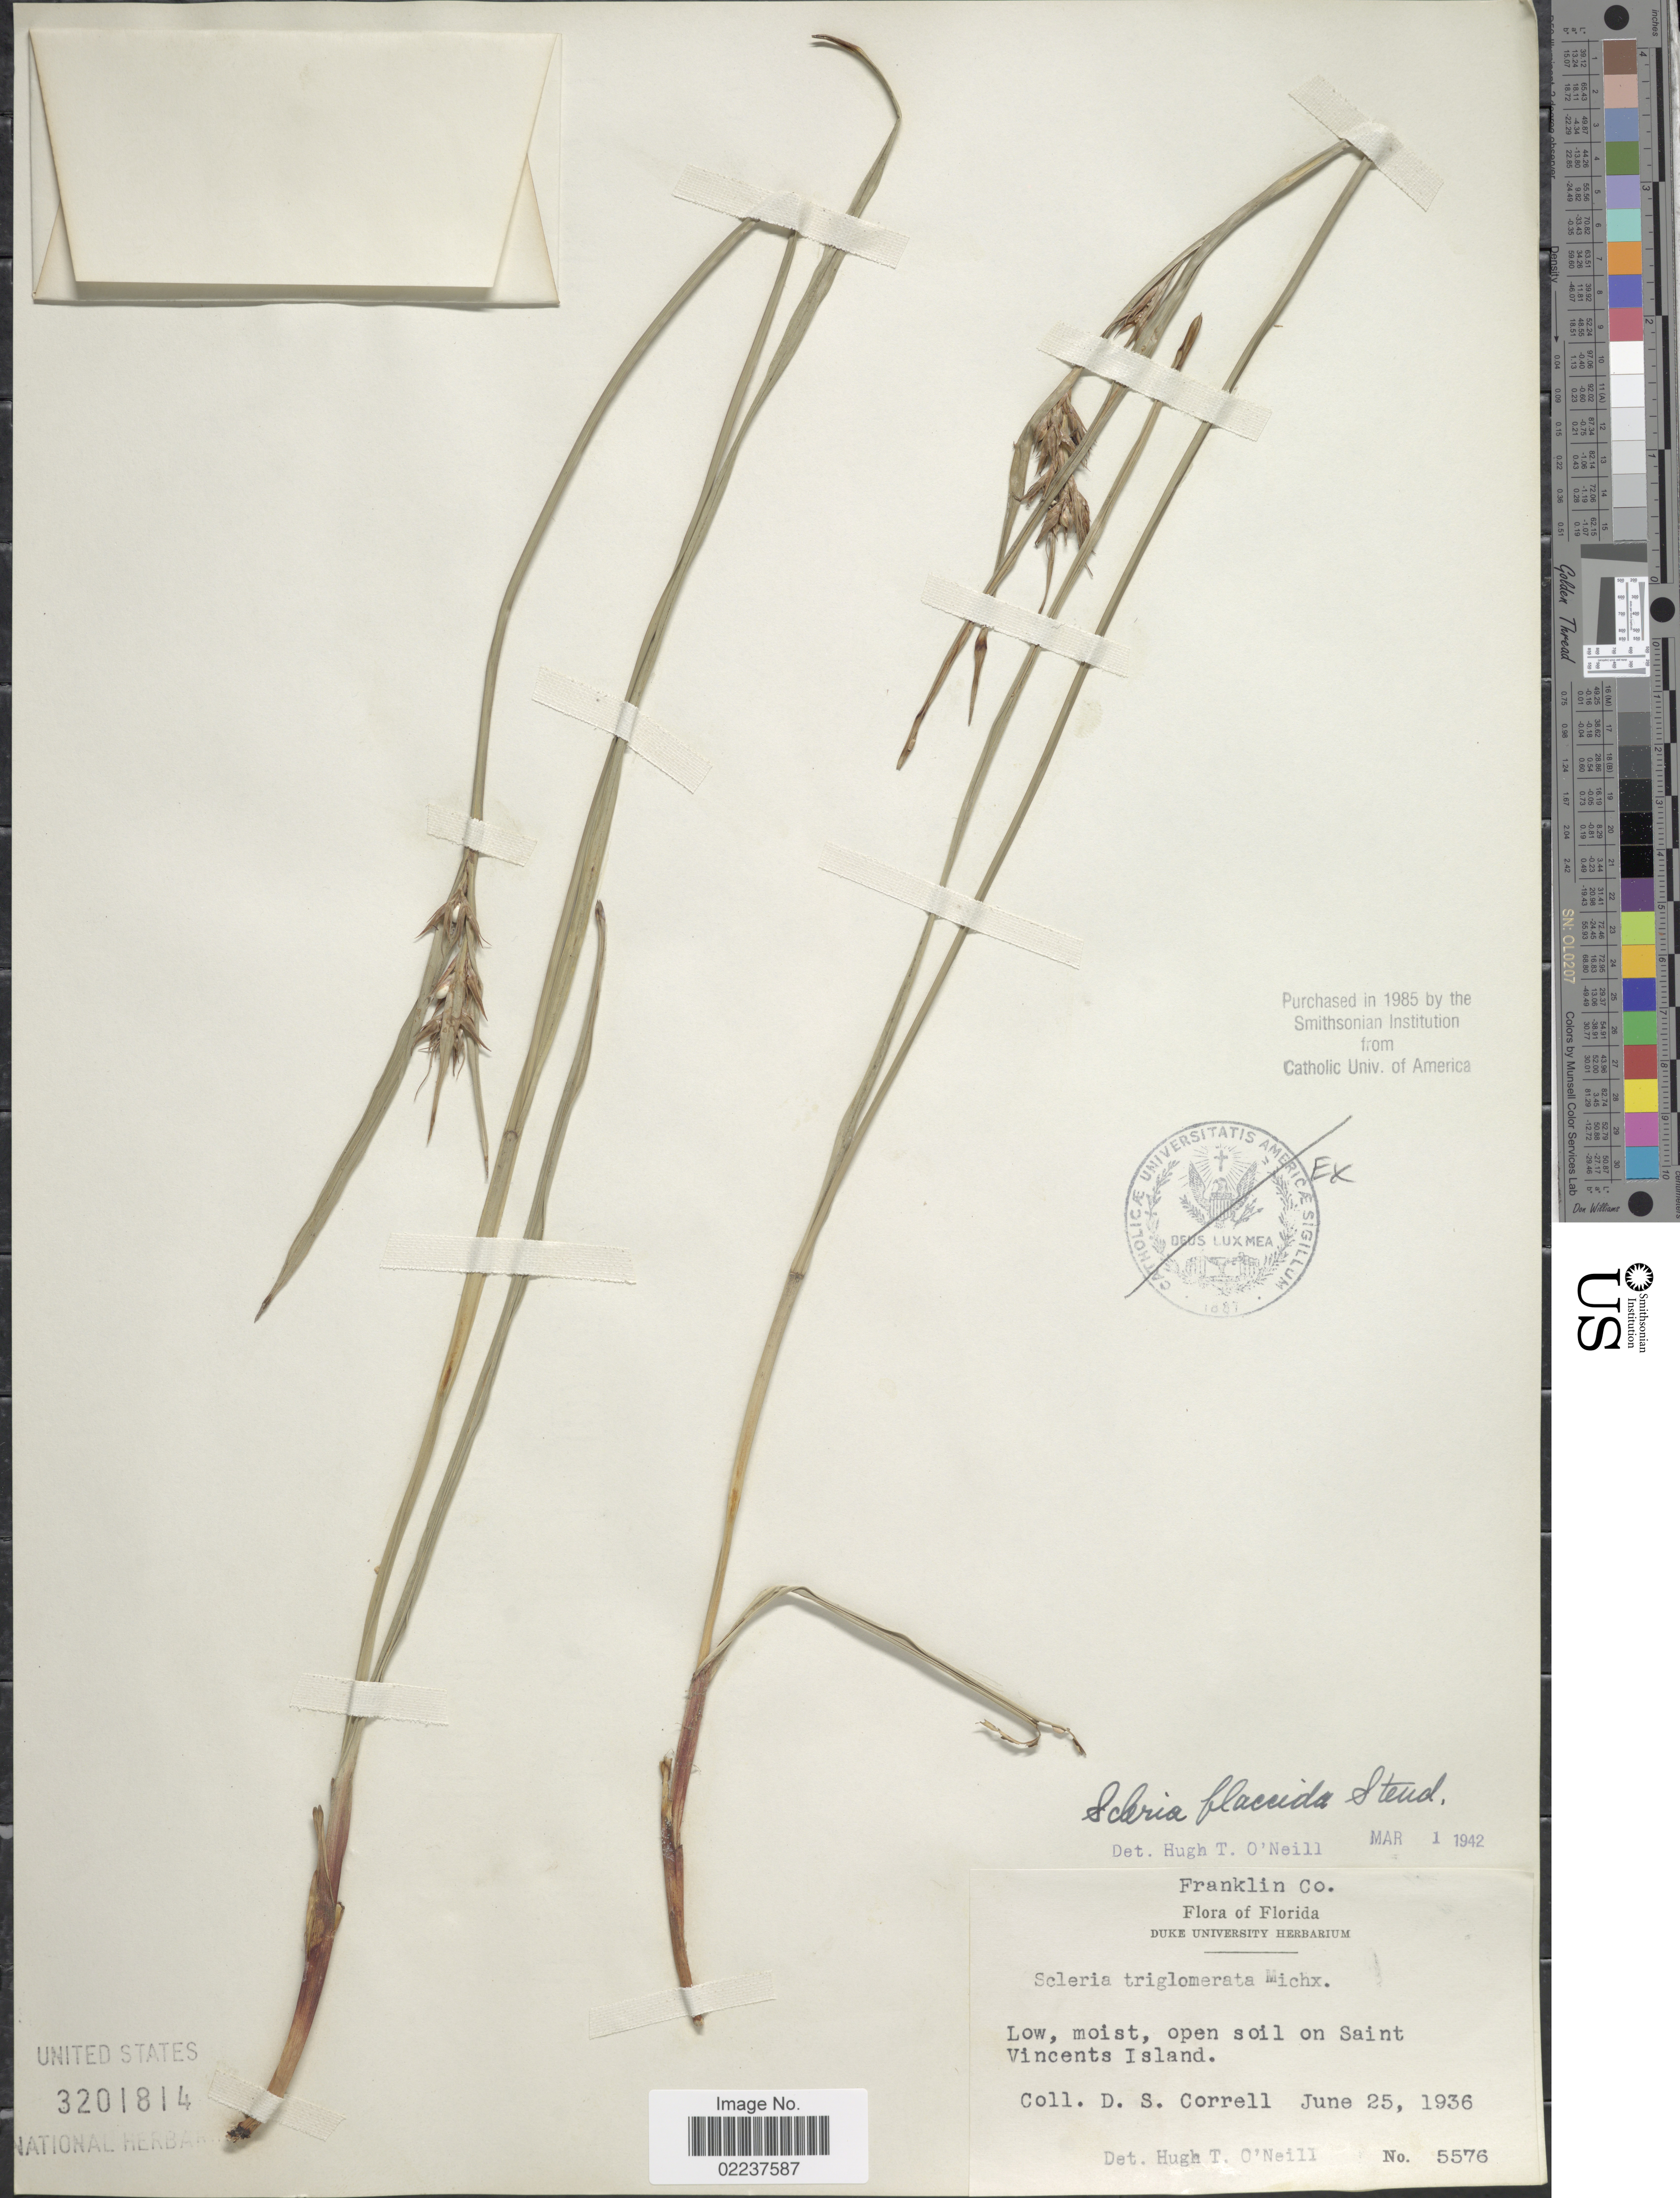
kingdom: Plantae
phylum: Tracheophyta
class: Liliopsida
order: Poales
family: Cyperaceae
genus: Scleria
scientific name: Scleria triglomerata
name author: Michx.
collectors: D. S. Correll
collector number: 5576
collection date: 1936-06-25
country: United States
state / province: Florida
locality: Franklin Co., on Saint Vicents Island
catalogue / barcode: US 3201814